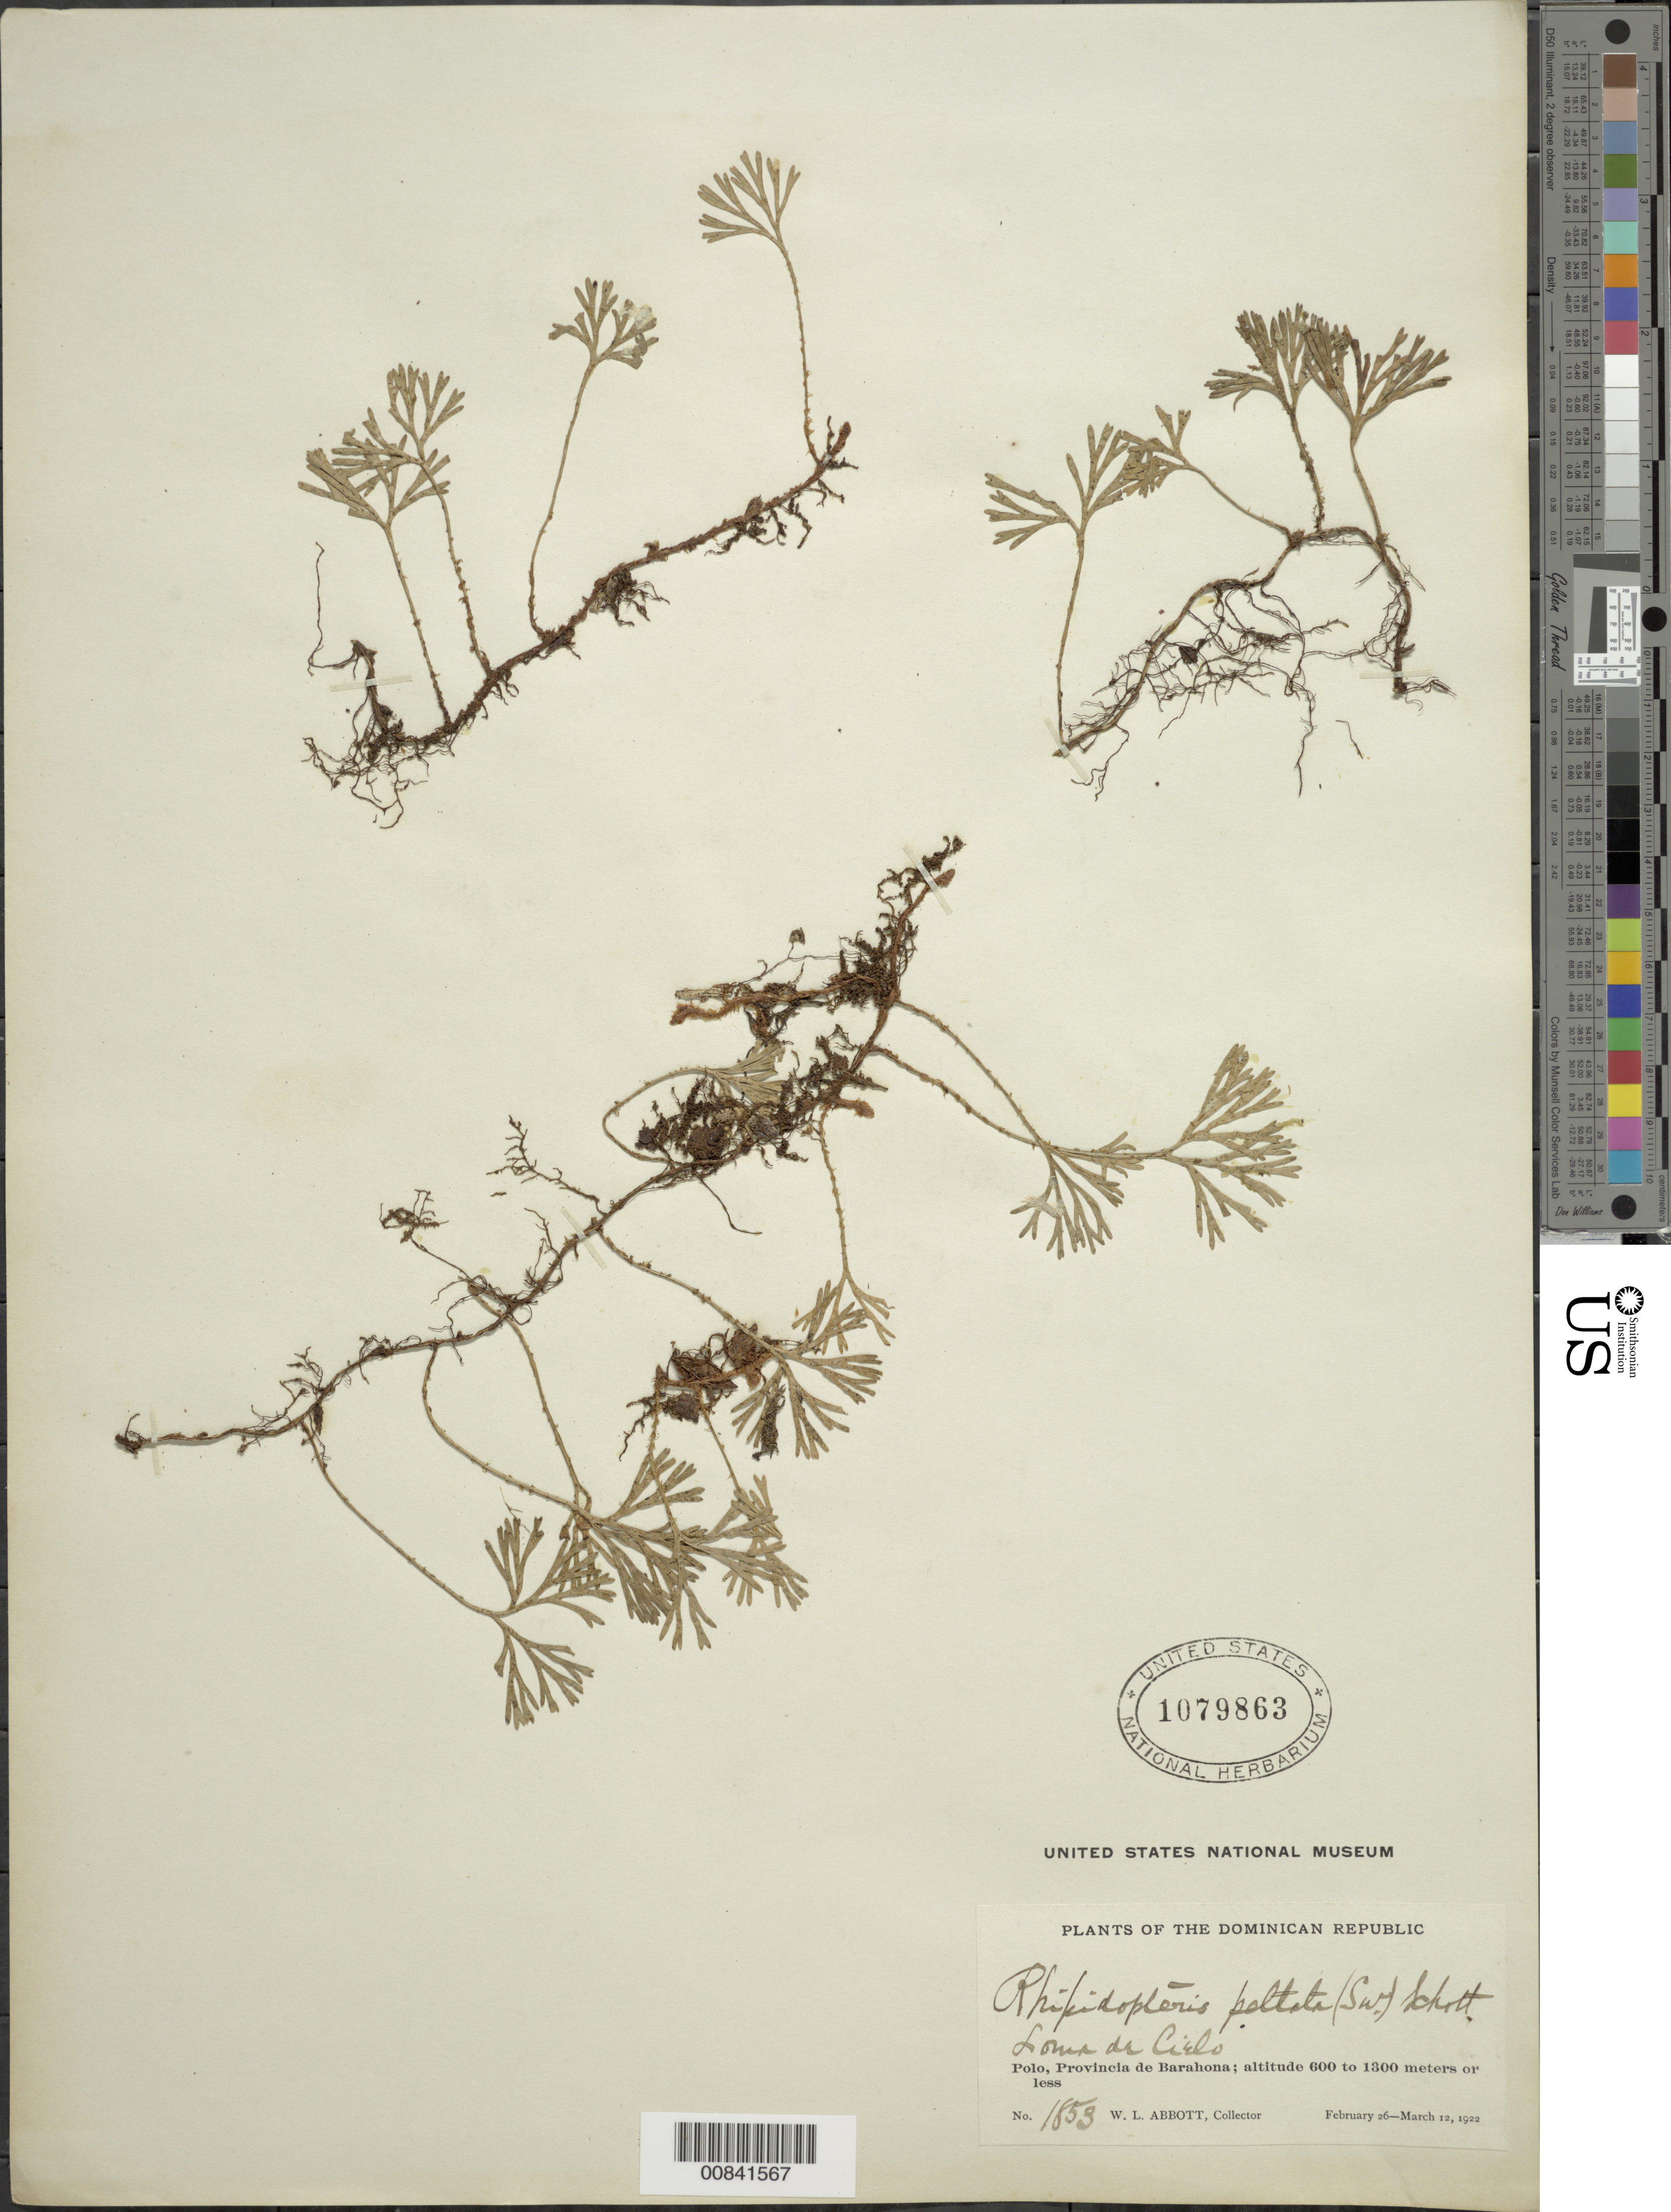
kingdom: Plantae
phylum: Tracheophyta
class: Polypodiopsida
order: Polypodiales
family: Dryopteridaceae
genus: Elaphoglossum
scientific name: Elaphoglossum peltatum f. peltatum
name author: (Sw.) Urb.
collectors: W. L. Abbott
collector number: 1853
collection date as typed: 26 Feb 1922 to 12 Mar 1922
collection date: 1922-02-26/1922-03-12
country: Dominican Republic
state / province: Barahona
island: Hispaniola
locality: Polo, Loma de Cielo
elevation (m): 600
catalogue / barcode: US 1079863